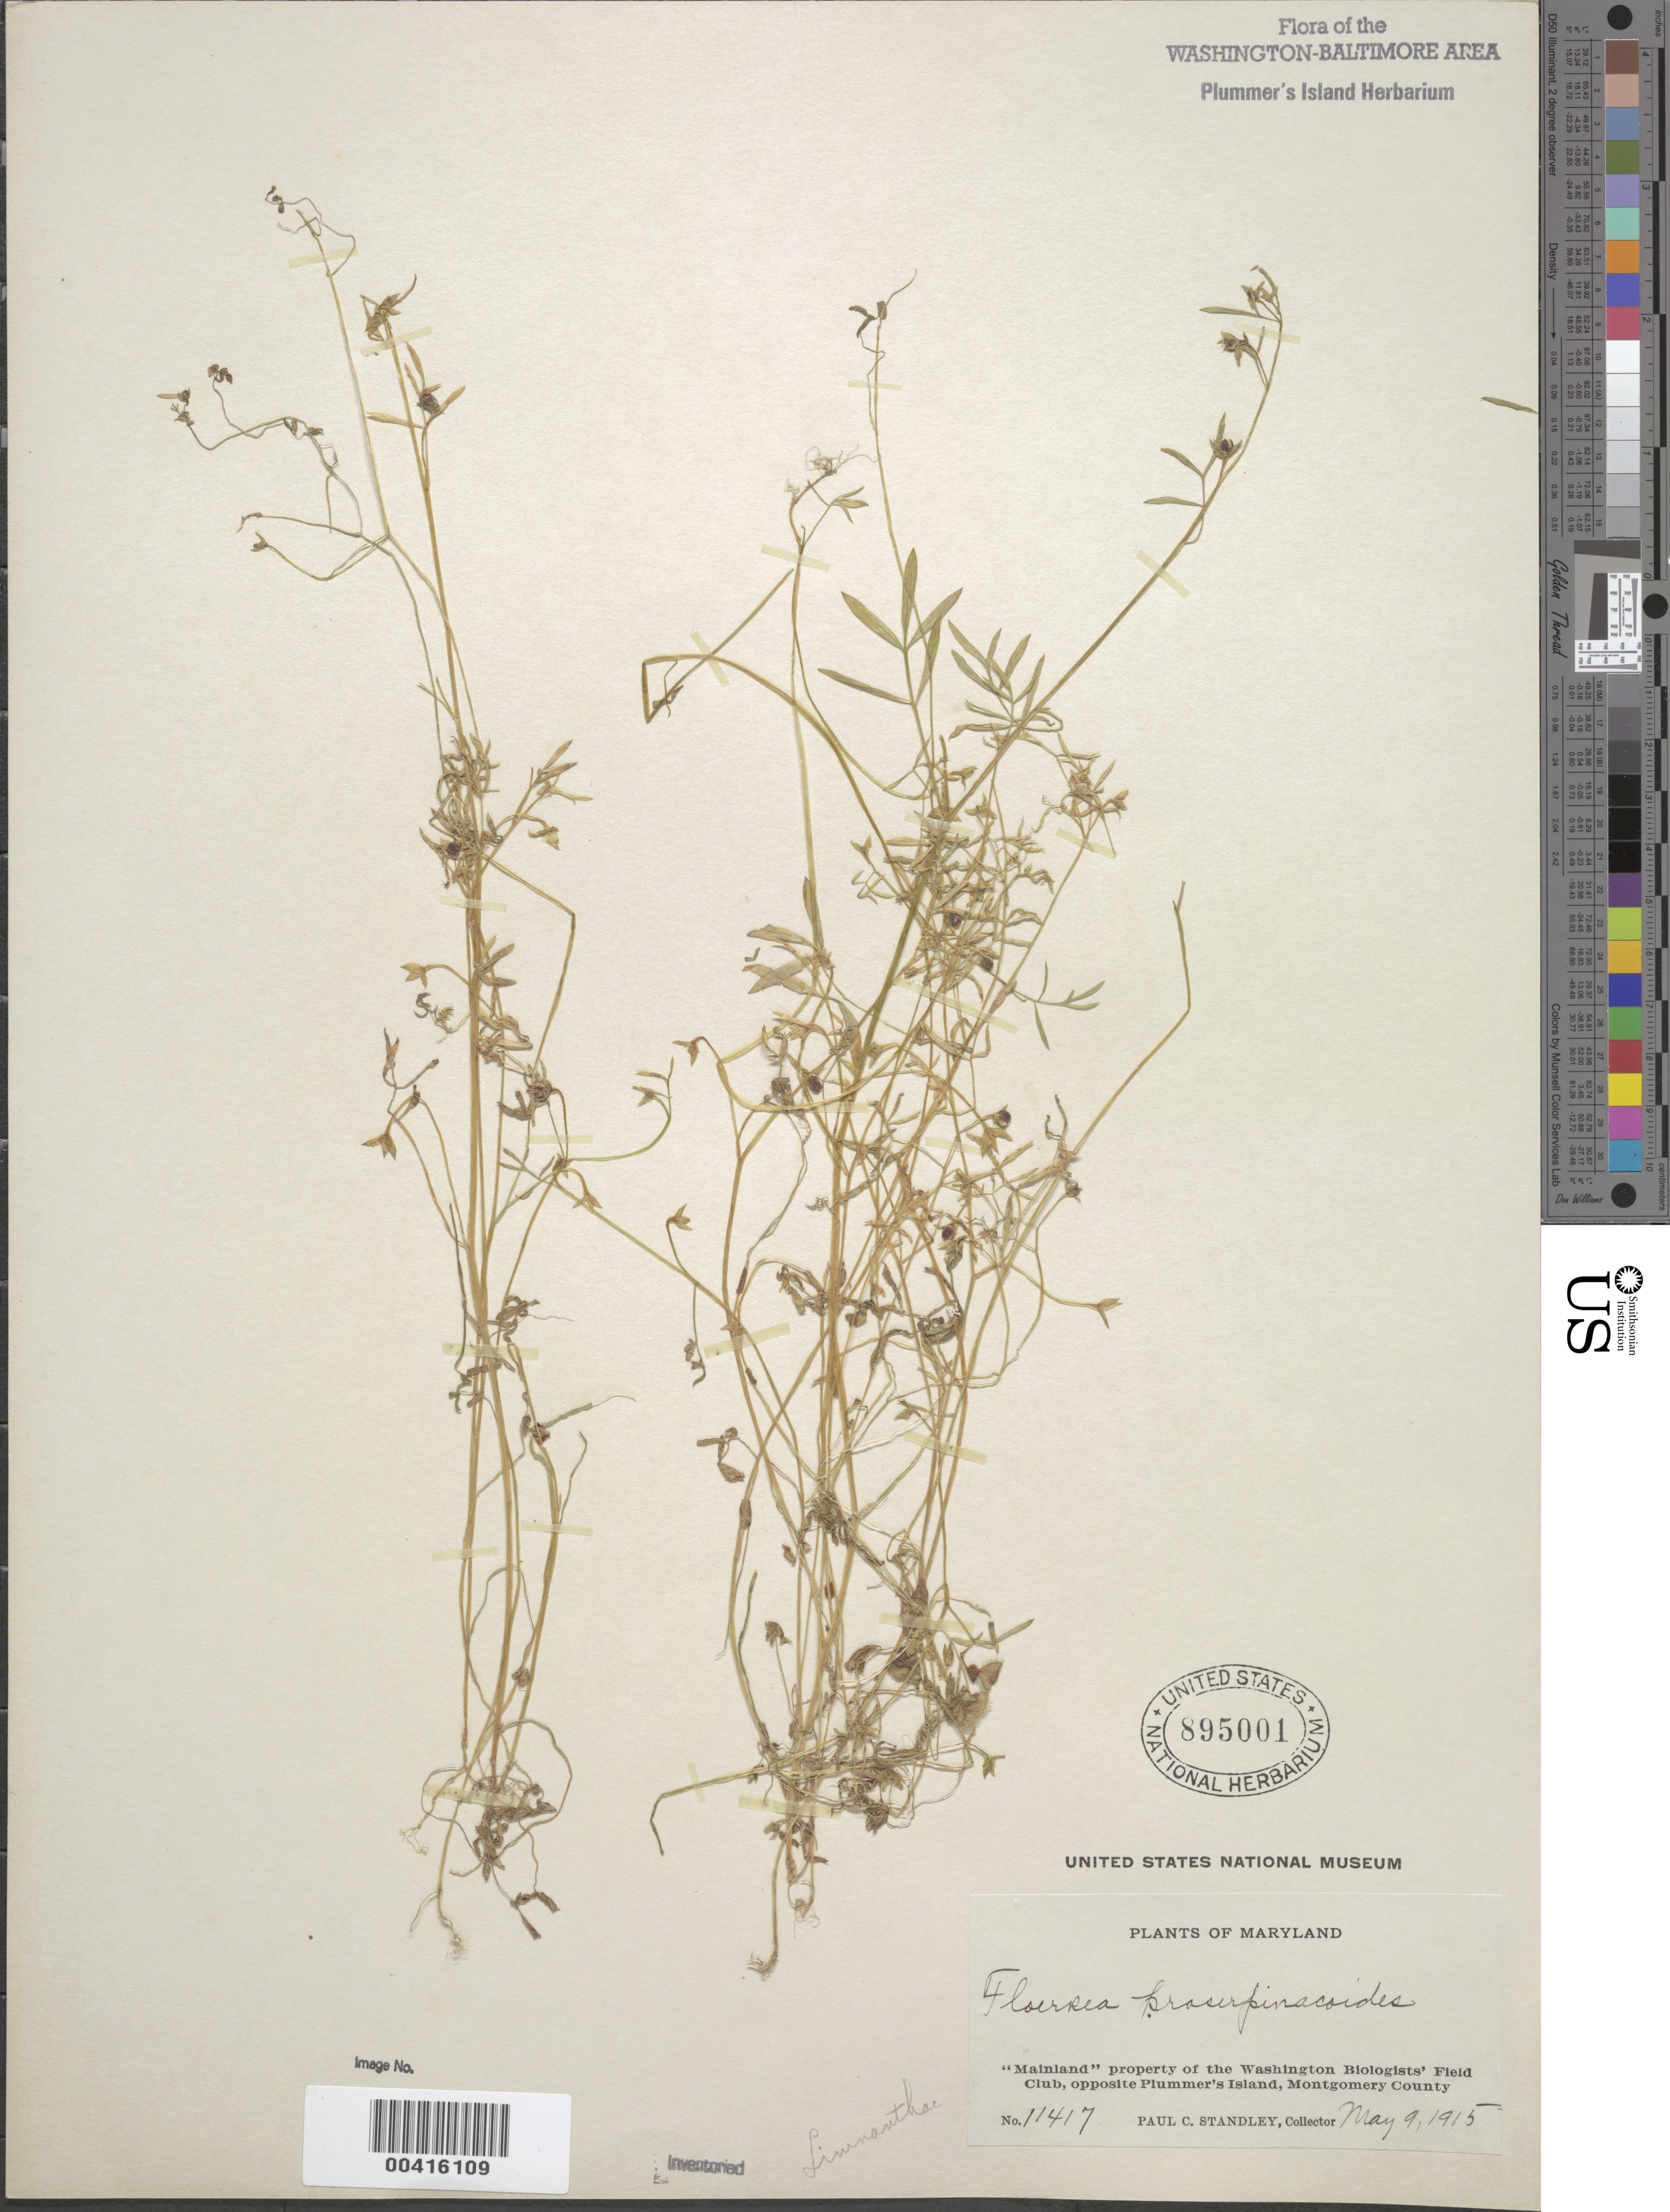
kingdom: Plantae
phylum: Tracheophyta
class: Magnoliopsida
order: Brassicales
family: Limnanthaceae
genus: Floerkea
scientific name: Floerkea proserpinacoides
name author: Willd.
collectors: P. C. Standley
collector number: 11417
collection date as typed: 09 May 1915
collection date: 1915-05-09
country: United States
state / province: Maryland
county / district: Montgomery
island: Plummers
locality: Plummer's Island C. & O. Canal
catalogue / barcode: US 895001